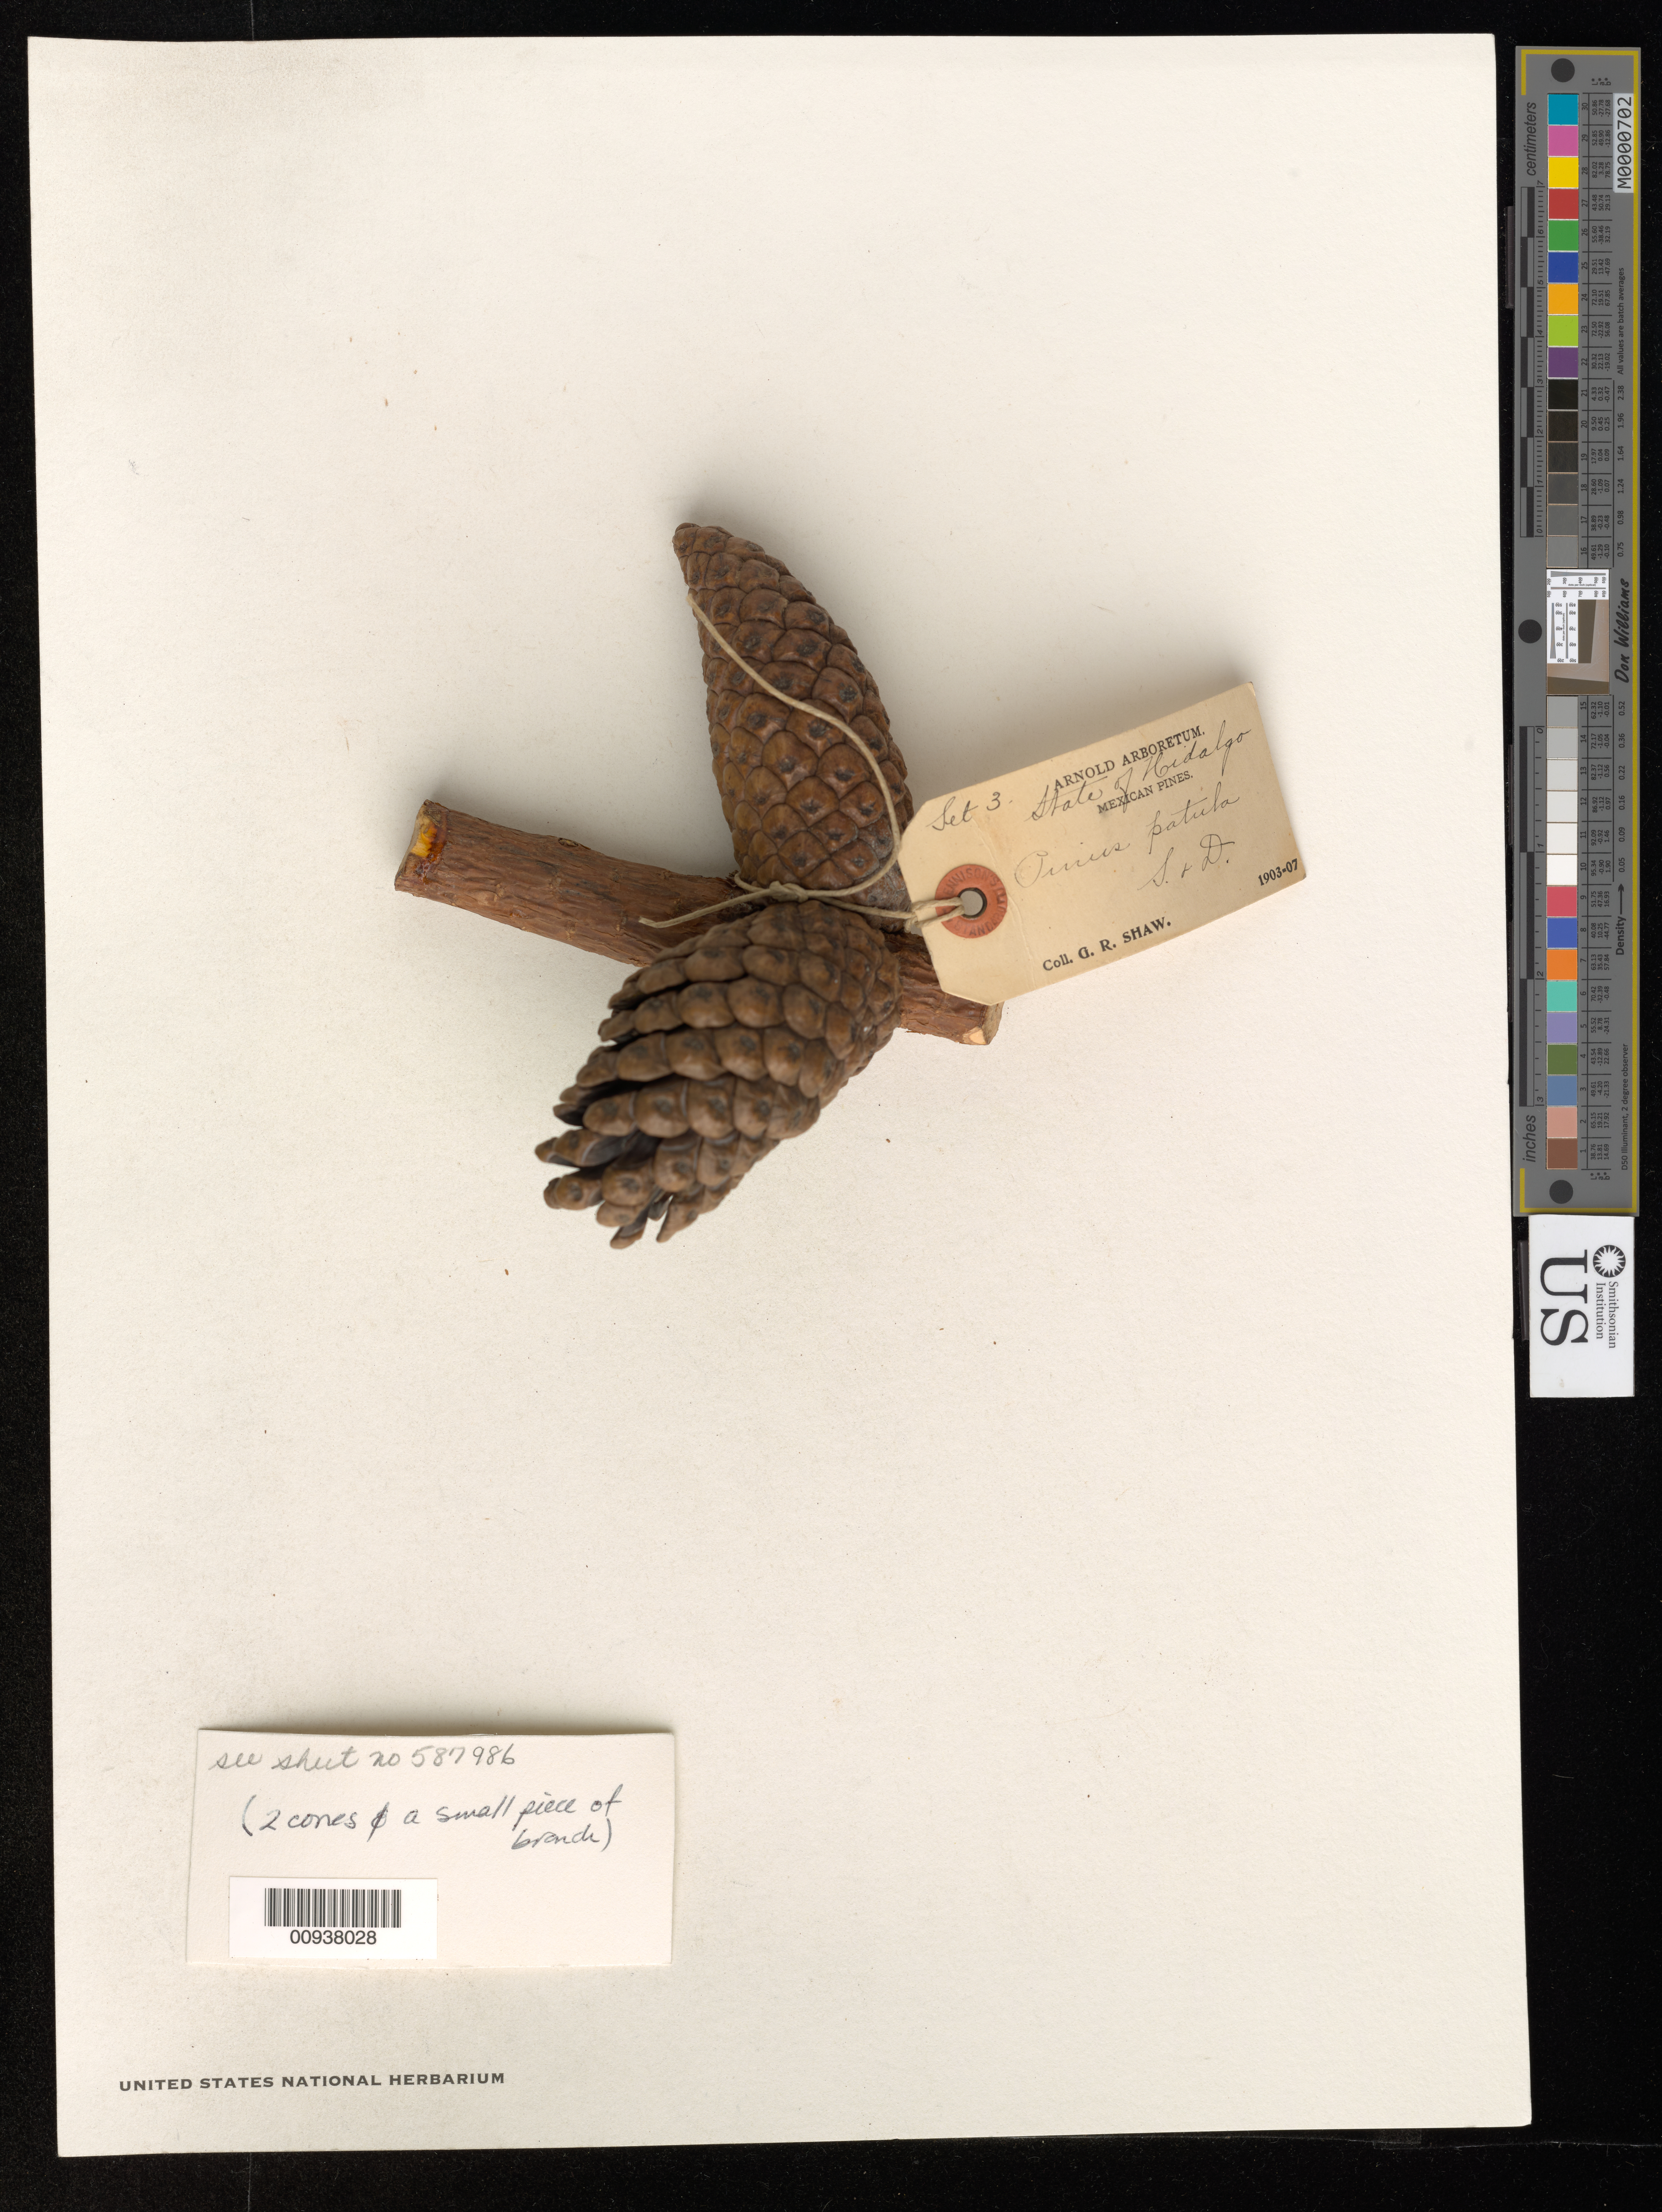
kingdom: Plantae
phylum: Tracheophyta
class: Pinopsida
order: Pinales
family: Pinaceae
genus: Pinus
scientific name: Pinus patula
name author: Schltdl. & Cham.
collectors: G. R. Shaw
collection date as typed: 1903 to -- --- 1907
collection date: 1903/1907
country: Mexico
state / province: Hidalgo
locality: State of Hidalgo.